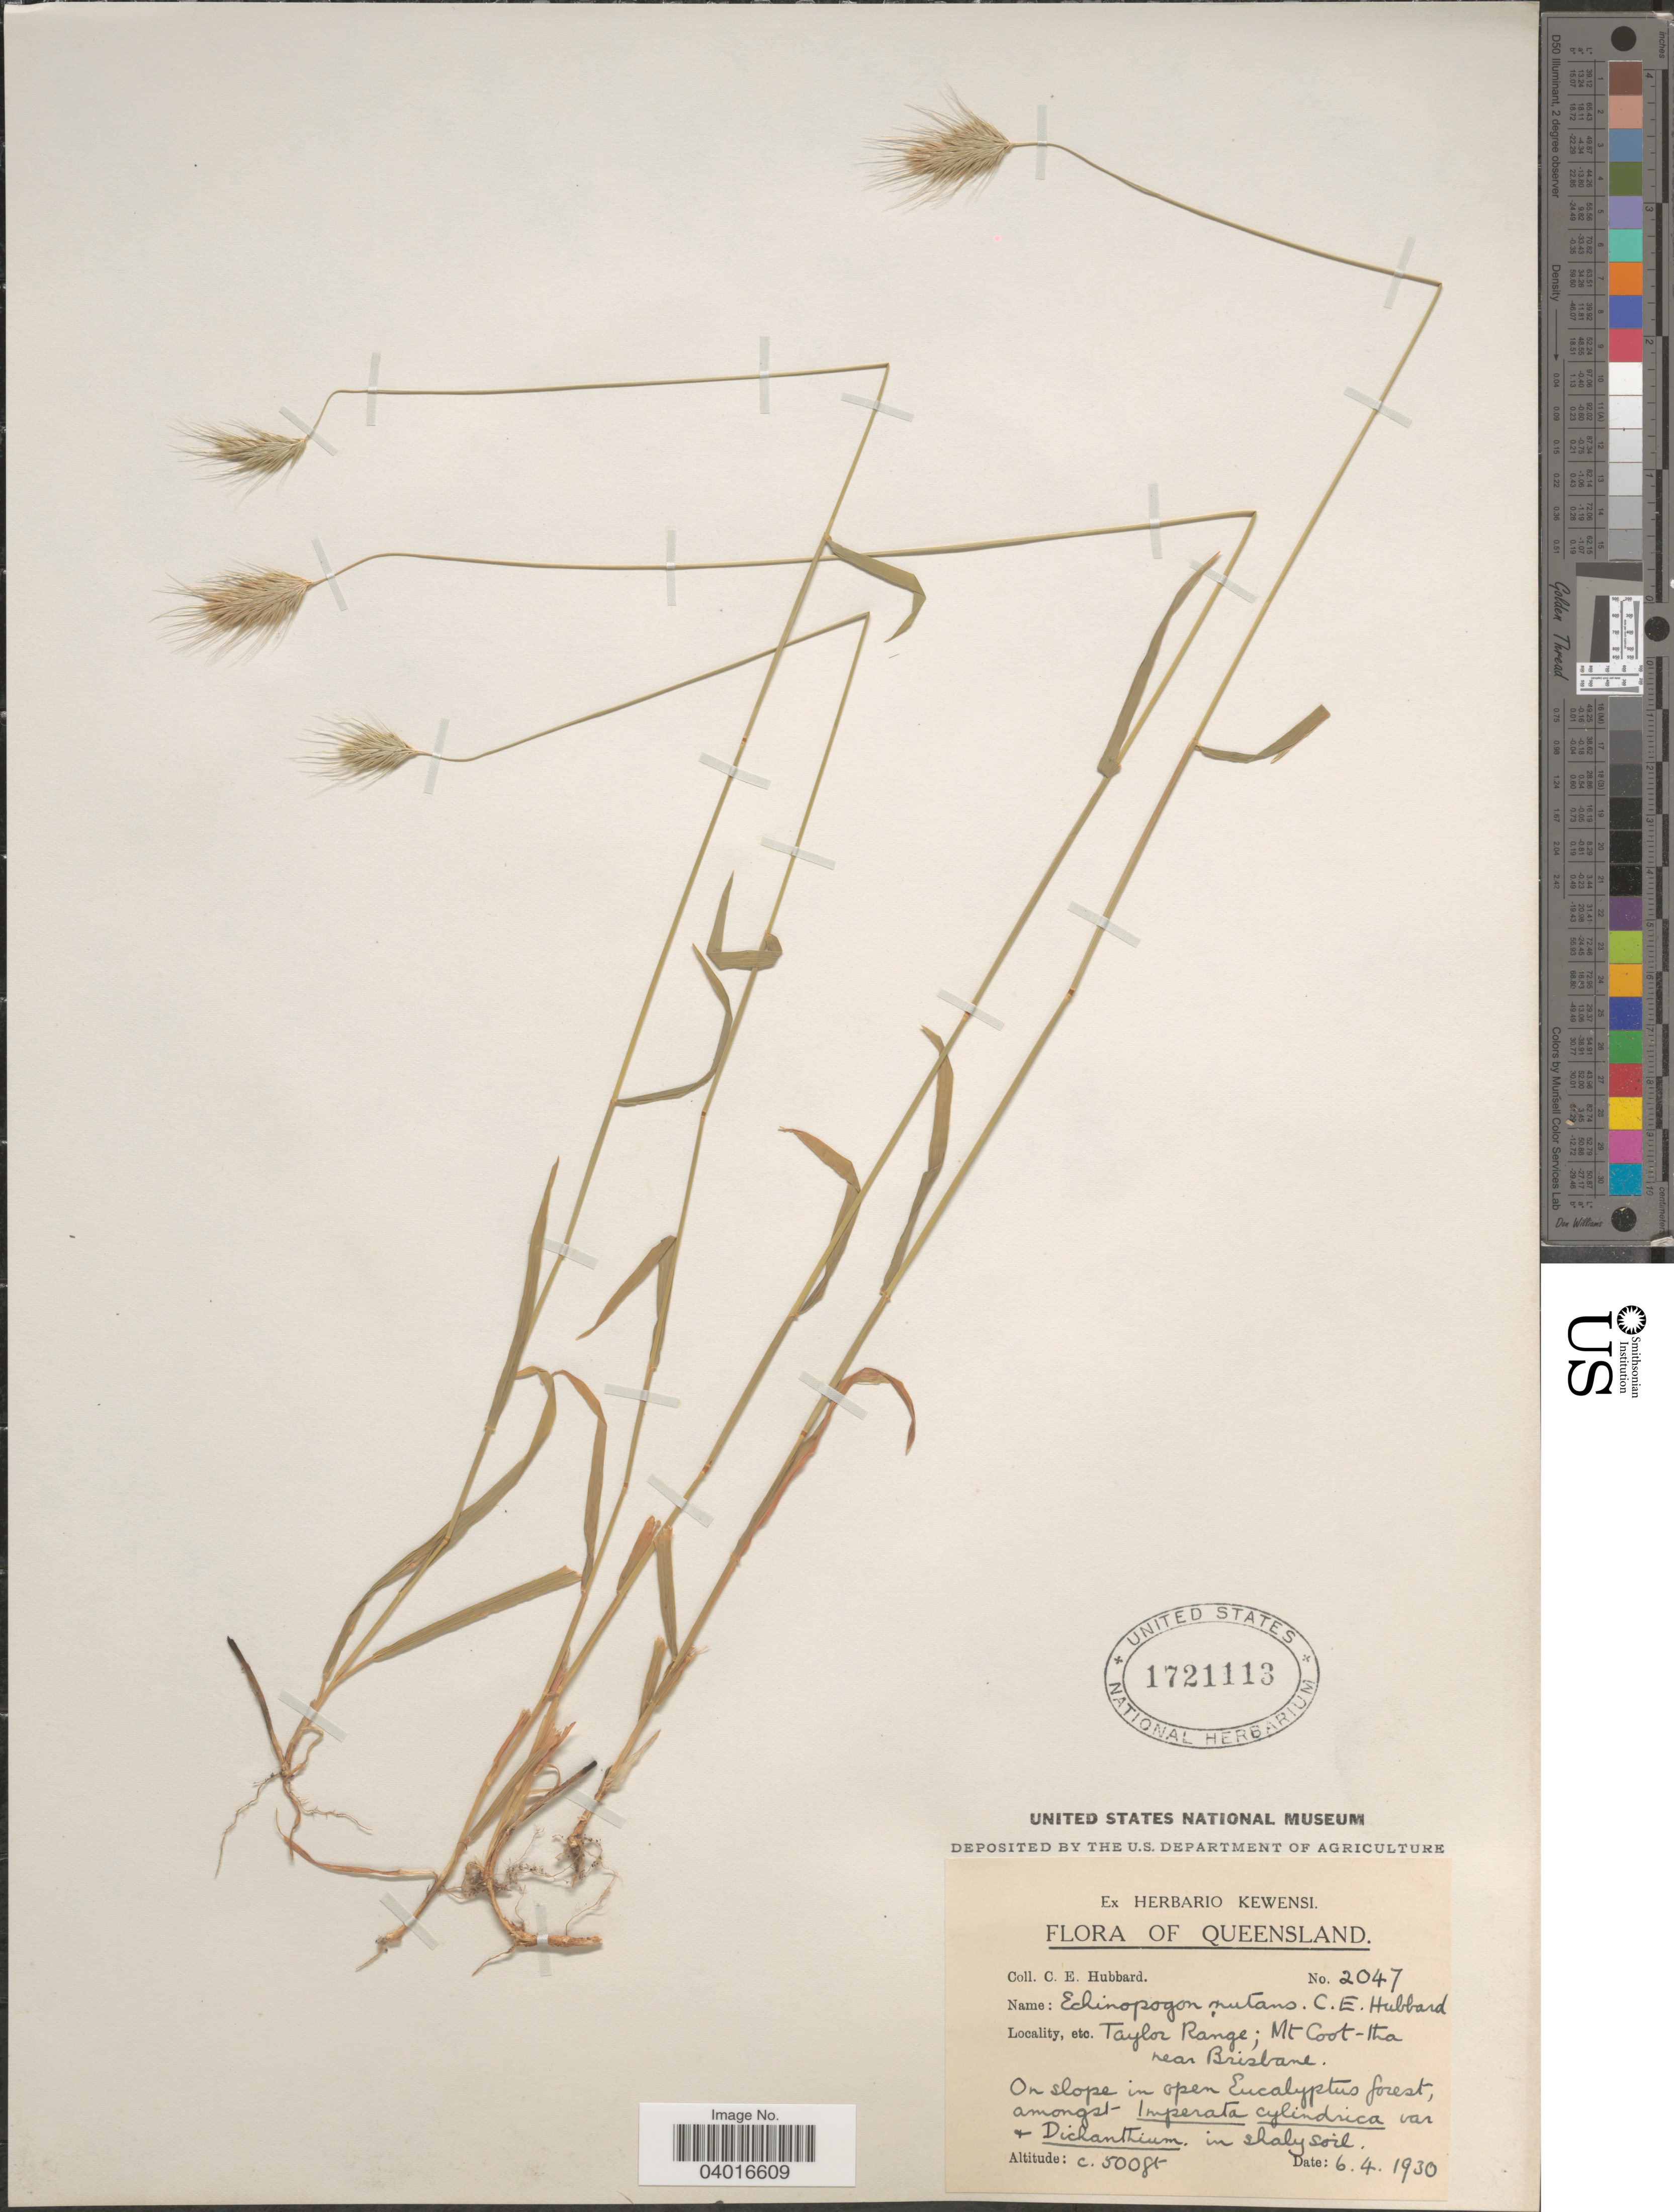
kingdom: Plantae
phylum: Tracheophyta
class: Liliopsida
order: Poales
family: Poaceae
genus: Echinopogon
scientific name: Echinopogon nutans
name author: C.E. Hubb.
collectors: C. E. Hubbard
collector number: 2047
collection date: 1930-04-06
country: Australia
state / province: Queensland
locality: Taylor Range; Mt Coot-Tha near Brisbane. On slope in open Eucalyptus forest.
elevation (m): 152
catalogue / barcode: US 1721113